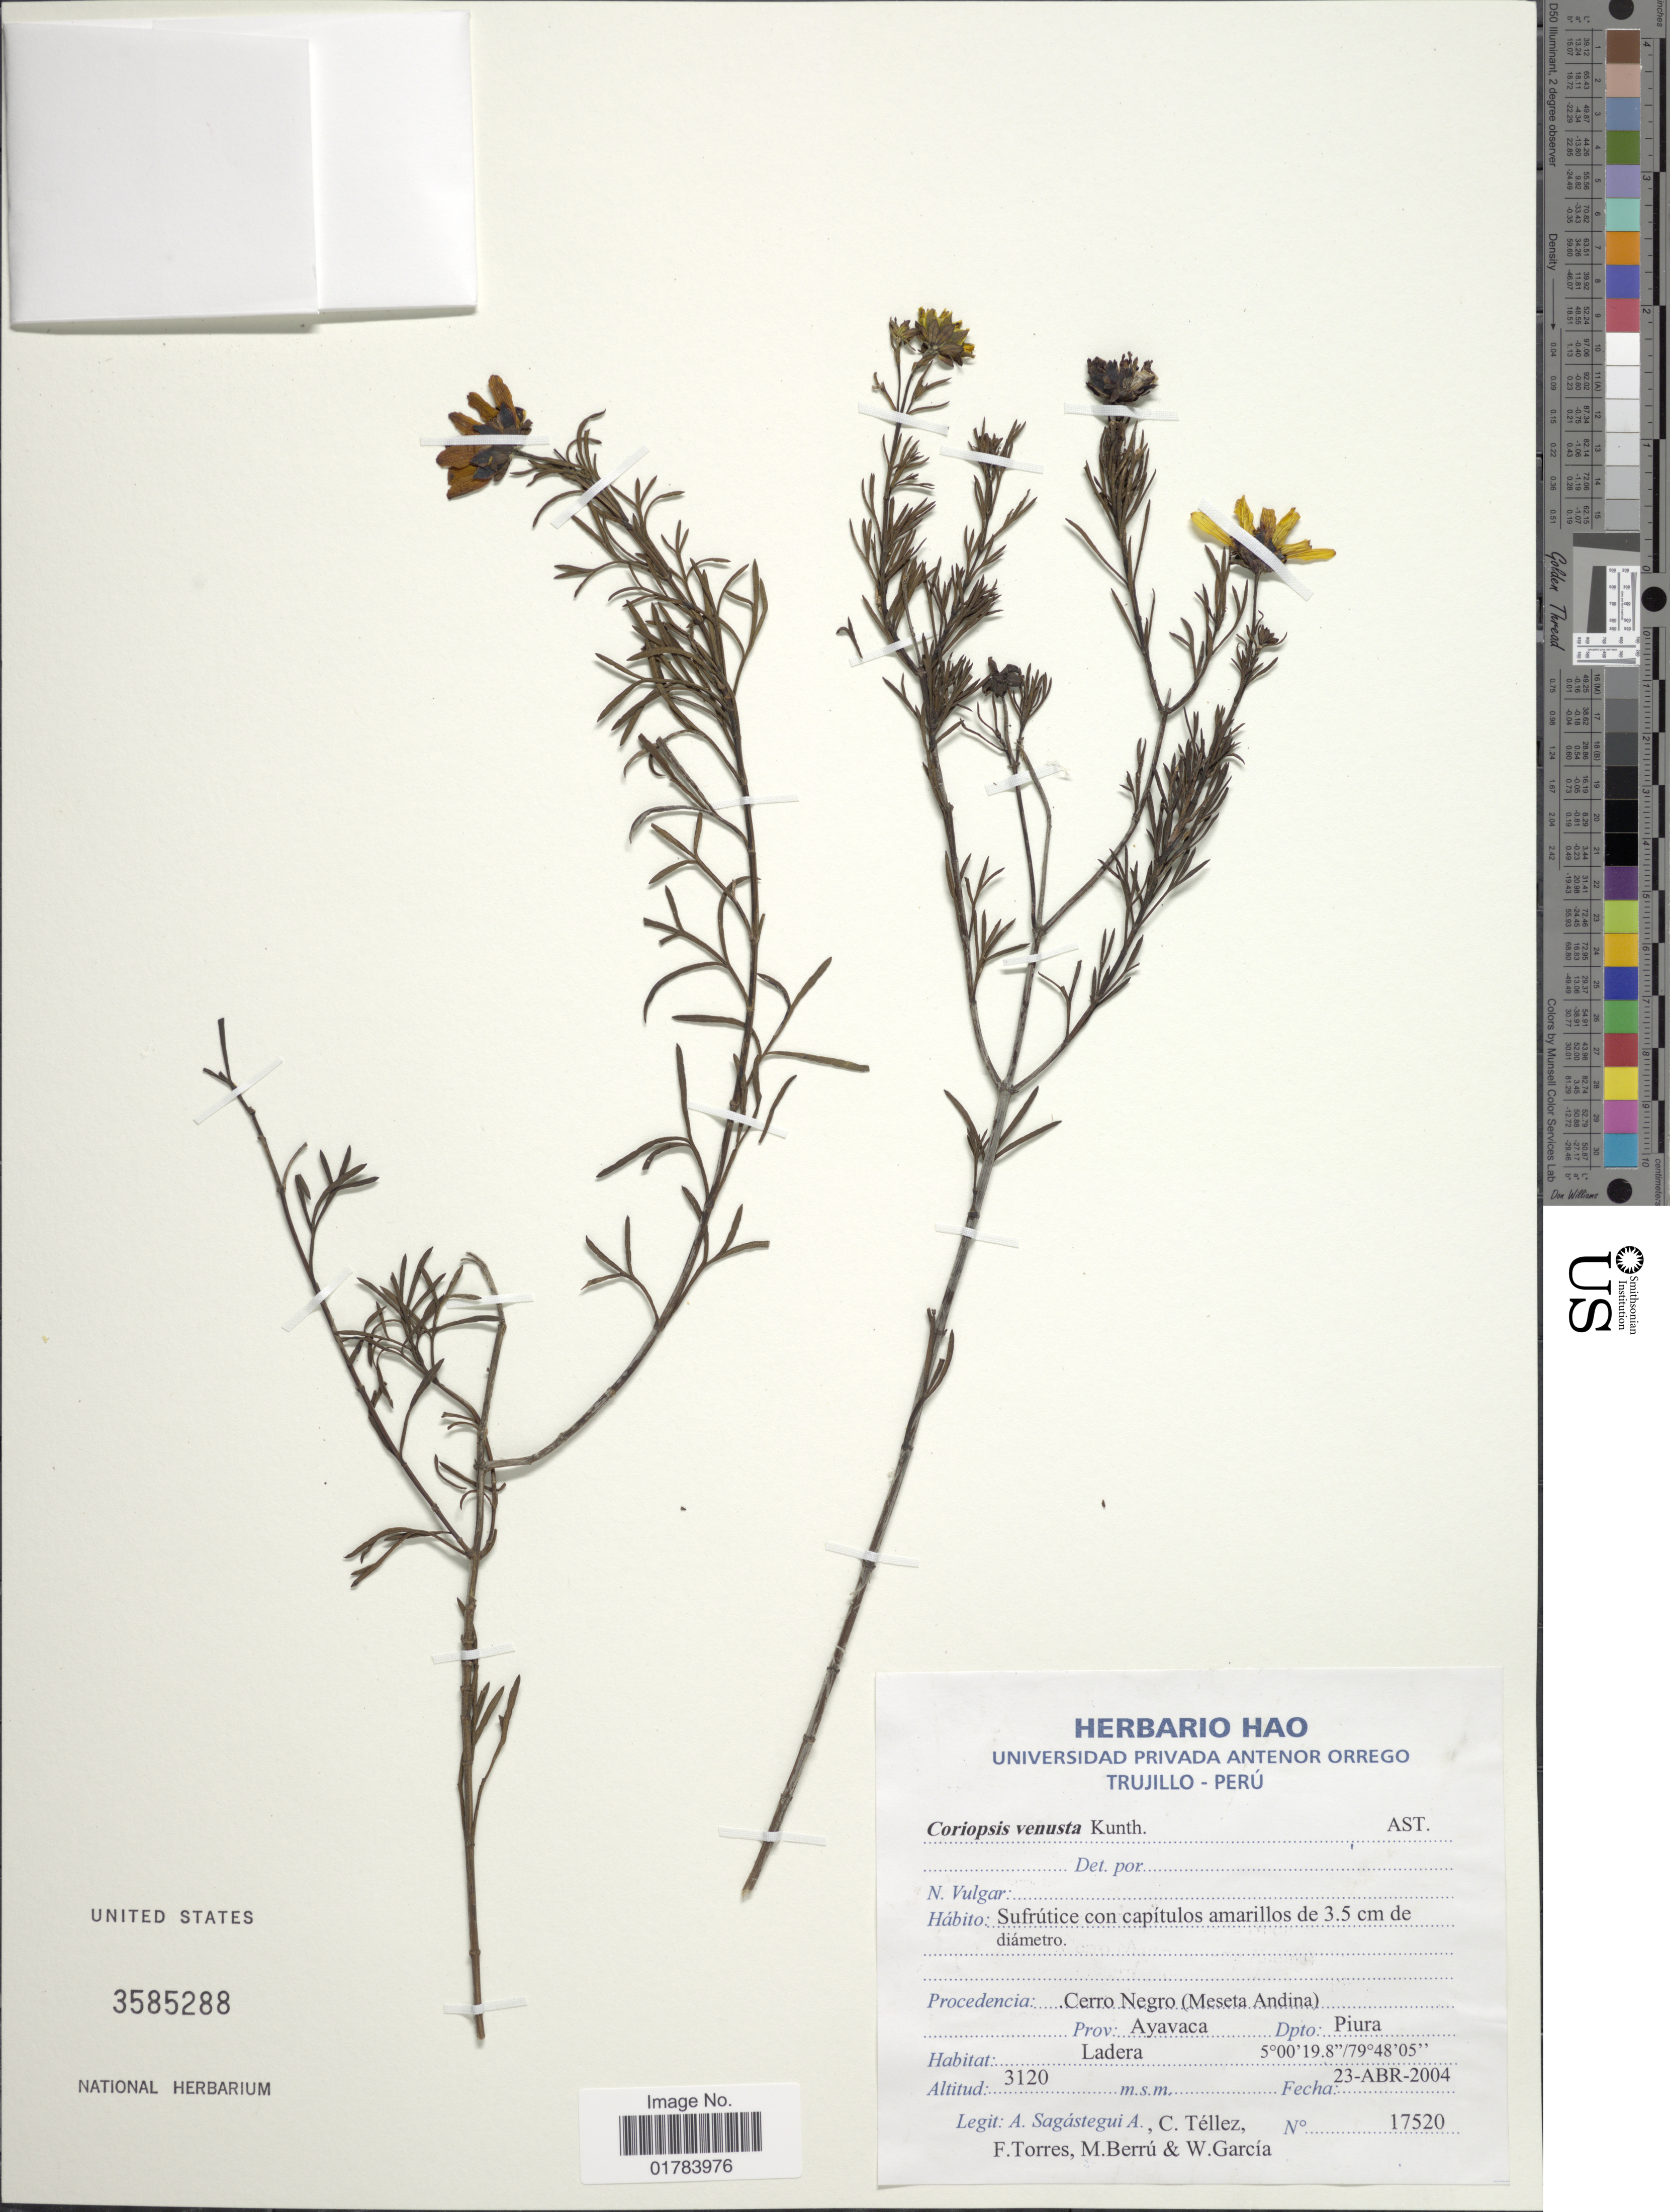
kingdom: Plantae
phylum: Tracheophyta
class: Magnoliopsida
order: Asterales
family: Asteraceae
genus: Coreopsis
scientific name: Coreopsis venusta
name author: Kunth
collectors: A. Sagástegui A., C. Téllez, F. Torres, M. Berrú & W. Garcia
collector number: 17520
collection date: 2004-02-23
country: Peru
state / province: Piura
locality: Procedencia: Cerro Negro (Meseta Andina) Prov.: Ayavaca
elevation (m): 3120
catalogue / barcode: US 358288